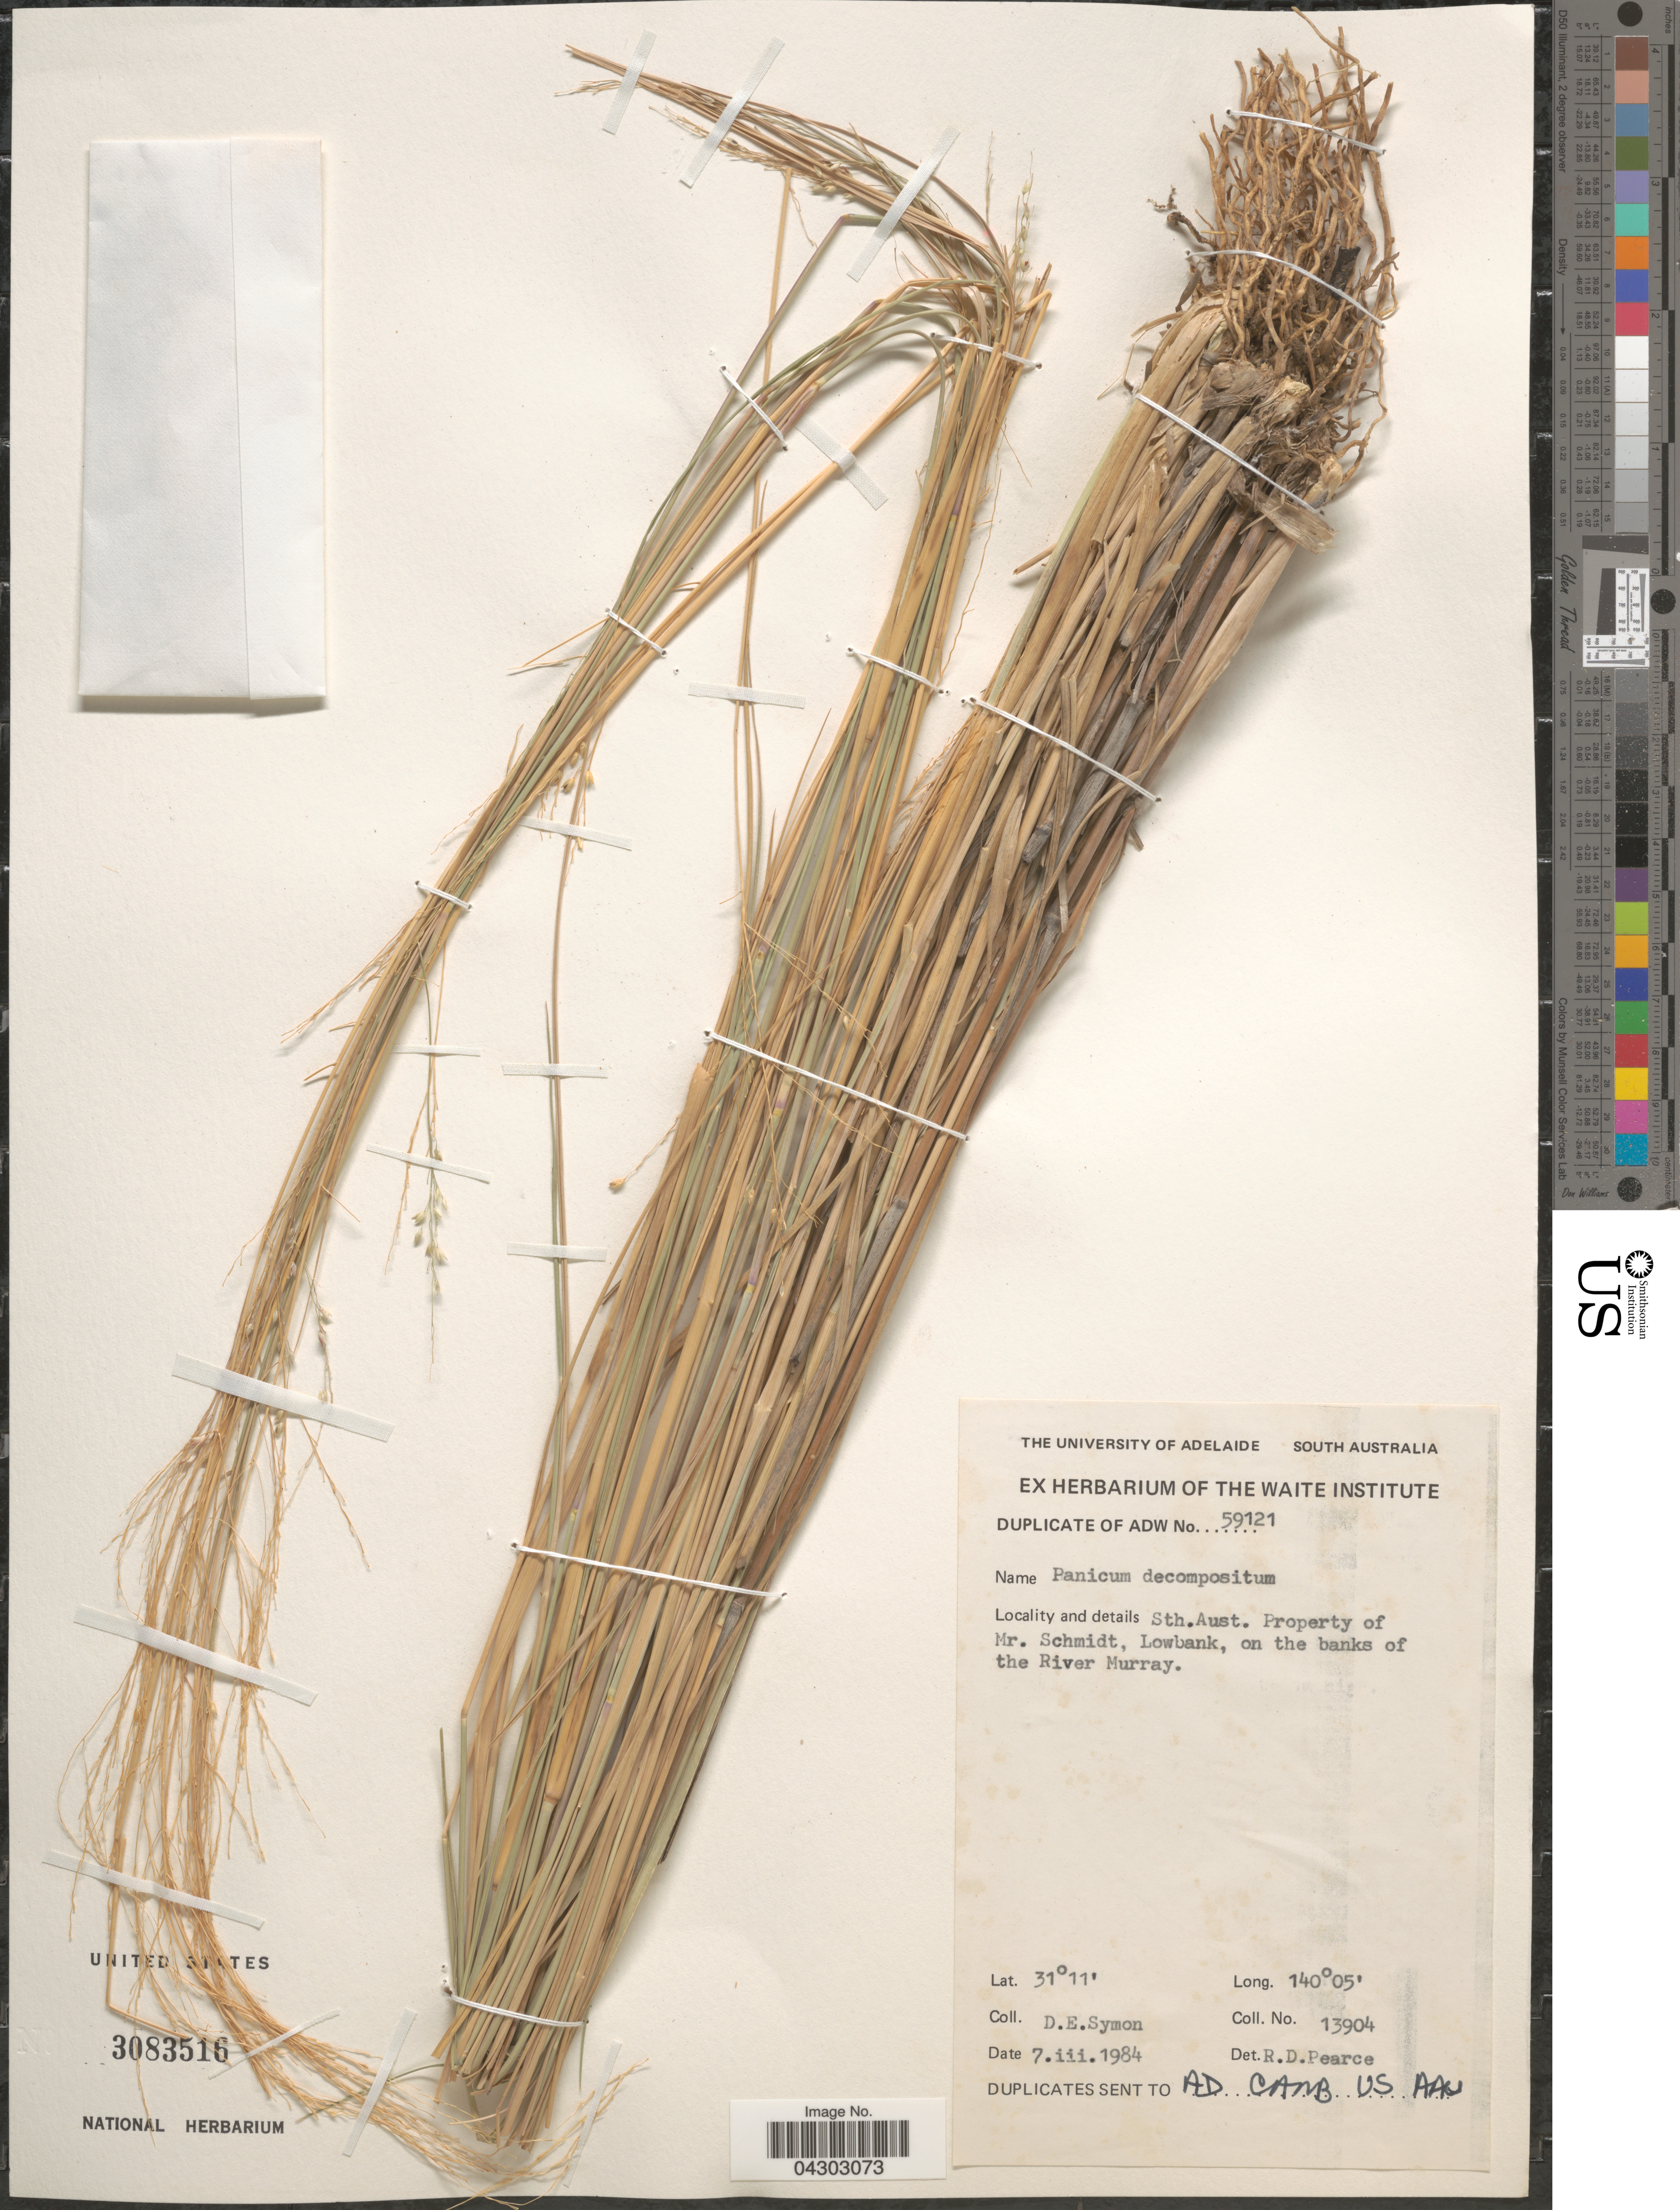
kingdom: Plantae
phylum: Tracheophyta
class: Liliopsida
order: Poales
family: Poaceae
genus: Panicum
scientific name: Panicum decompositum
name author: R. Br.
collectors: D. Symon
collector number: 13904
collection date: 1984-03-07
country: Australia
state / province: South Australia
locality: Property of Mr. Schmidt, Lowbank, on the banks of the River Murray.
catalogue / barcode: US 3083516